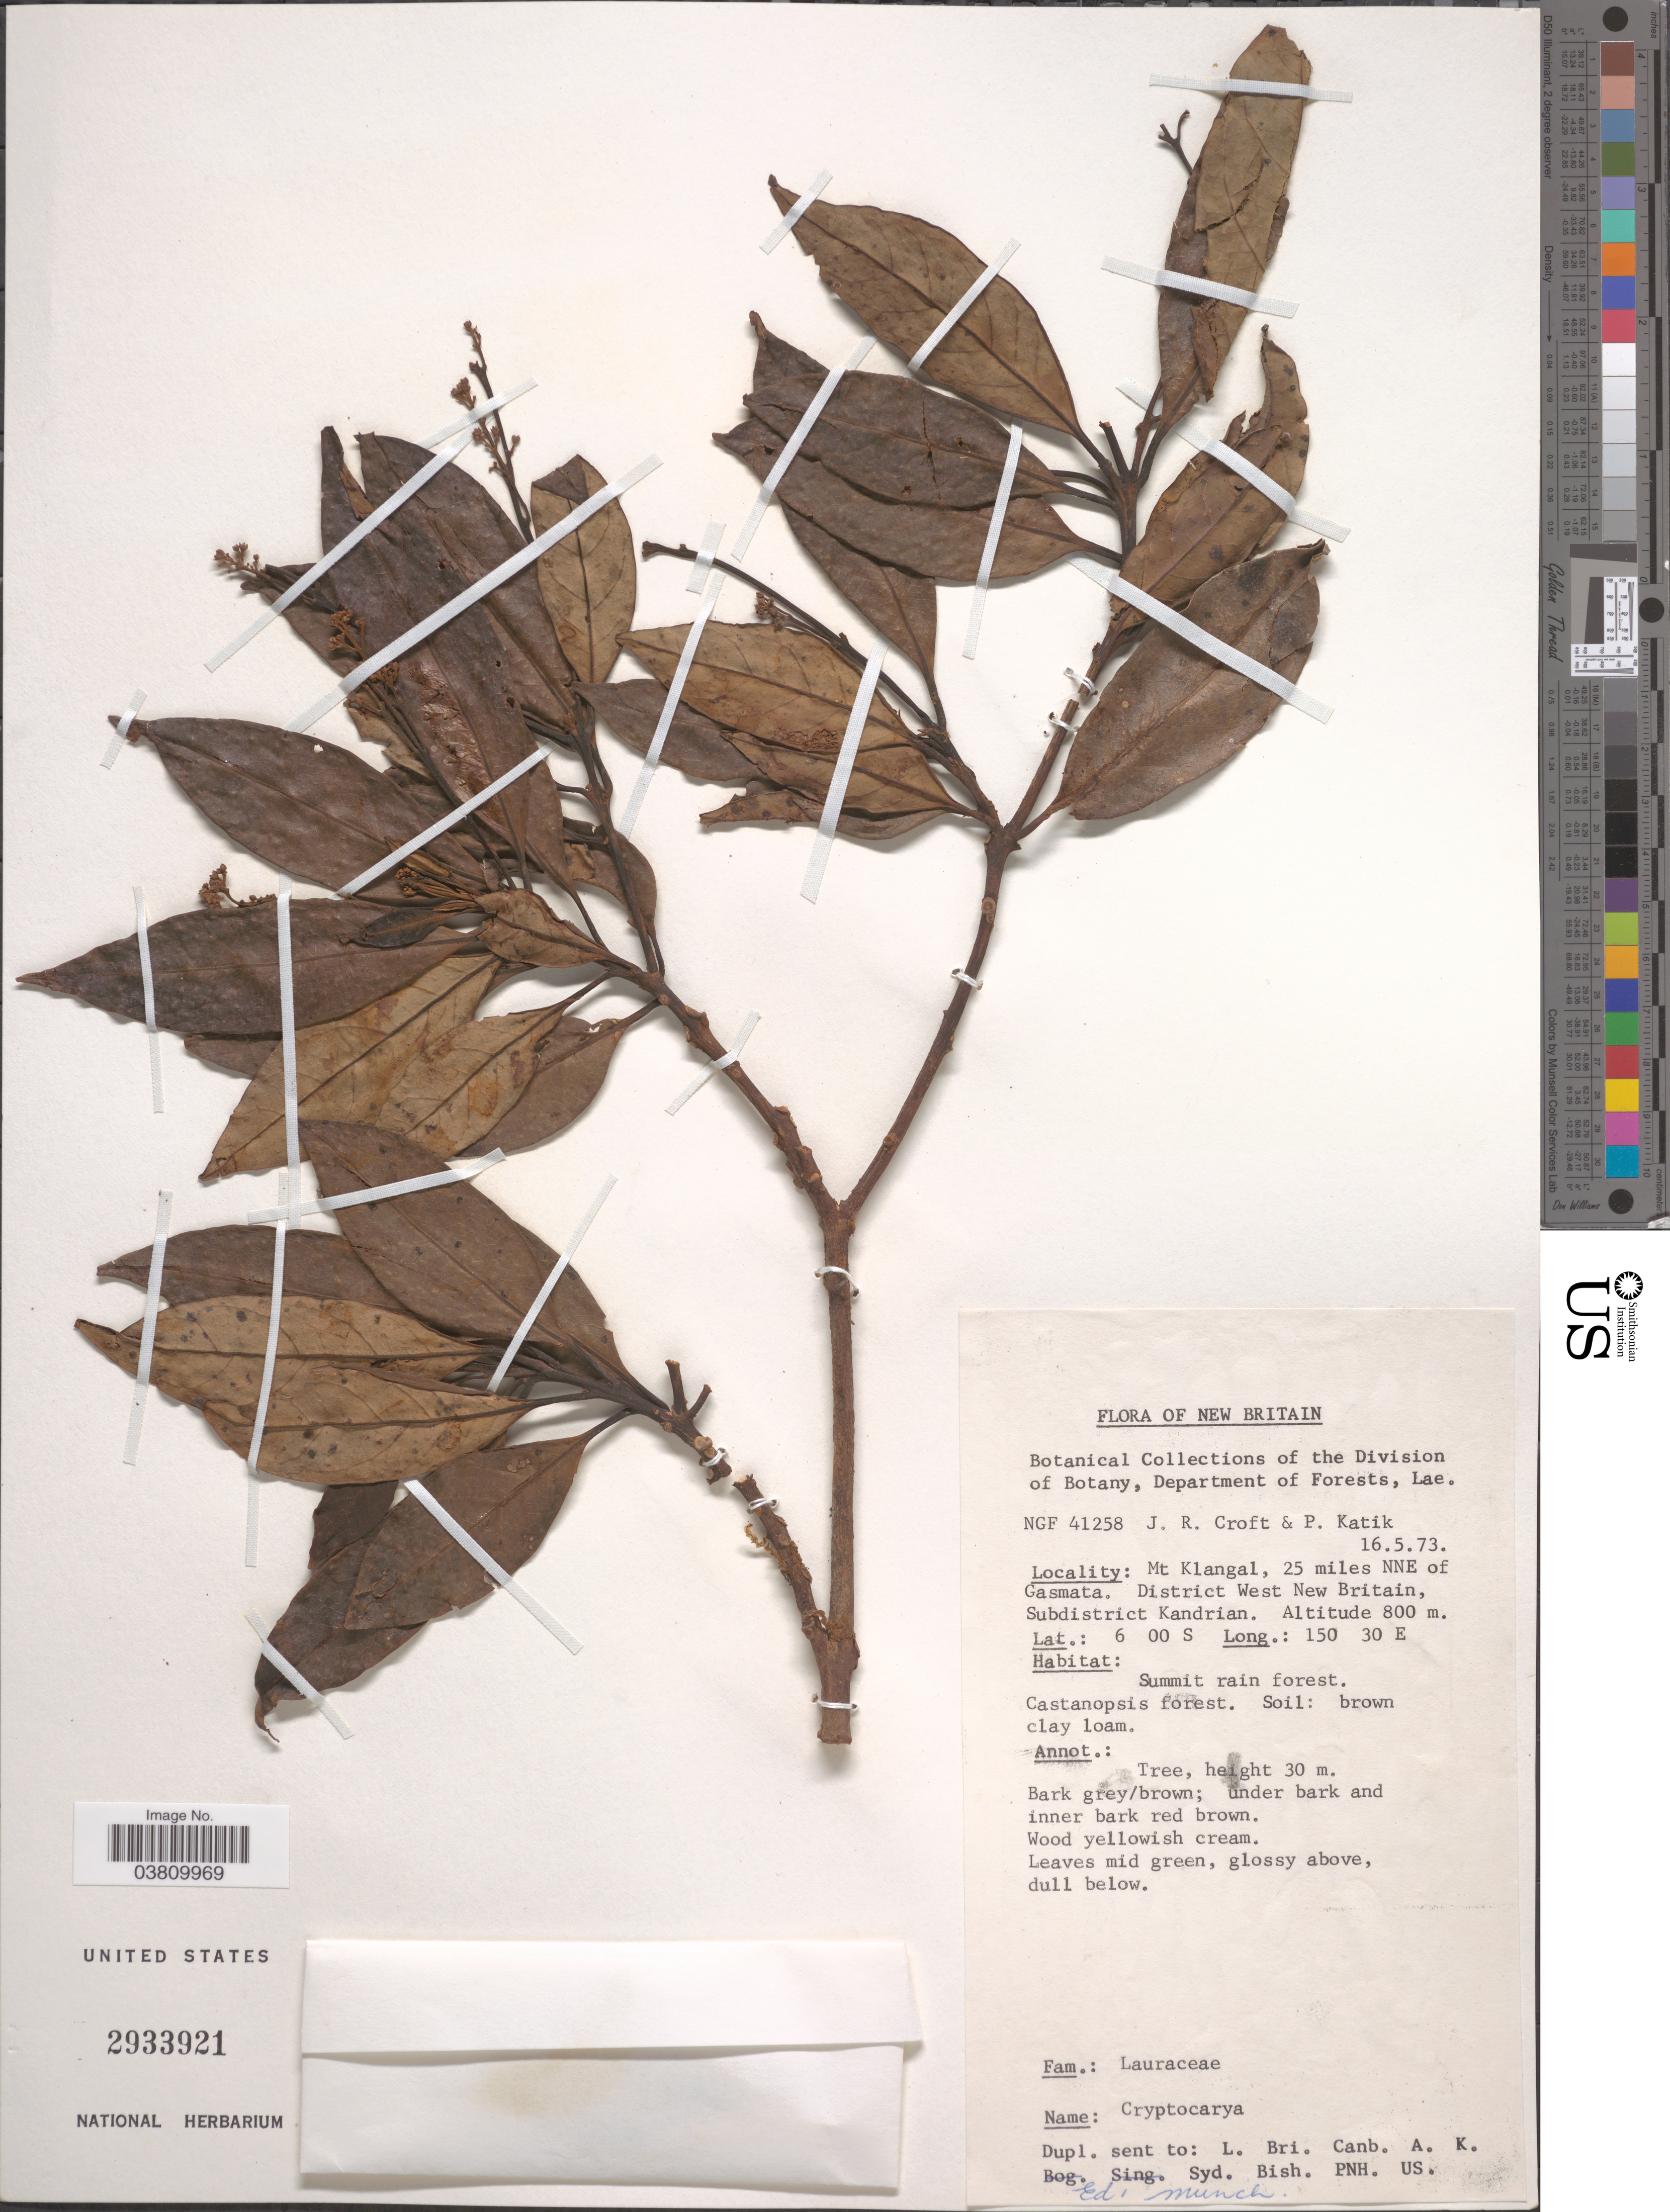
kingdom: Plantae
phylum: Tracheophyta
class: Magnoliopsida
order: Laurales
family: Lauraceae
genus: Cryptocarya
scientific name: Cryptocarya sp.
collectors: J. R. Croft & P. Katik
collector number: NGF41258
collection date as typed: Transcribed d/m/y: 16/5/73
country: Papua New Guinea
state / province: West New Britain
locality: Mt Klangal, 25 miles NNE of Gasmata. District West New Britain, Subdistrict Kandrian.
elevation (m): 800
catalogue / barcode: US 2933921